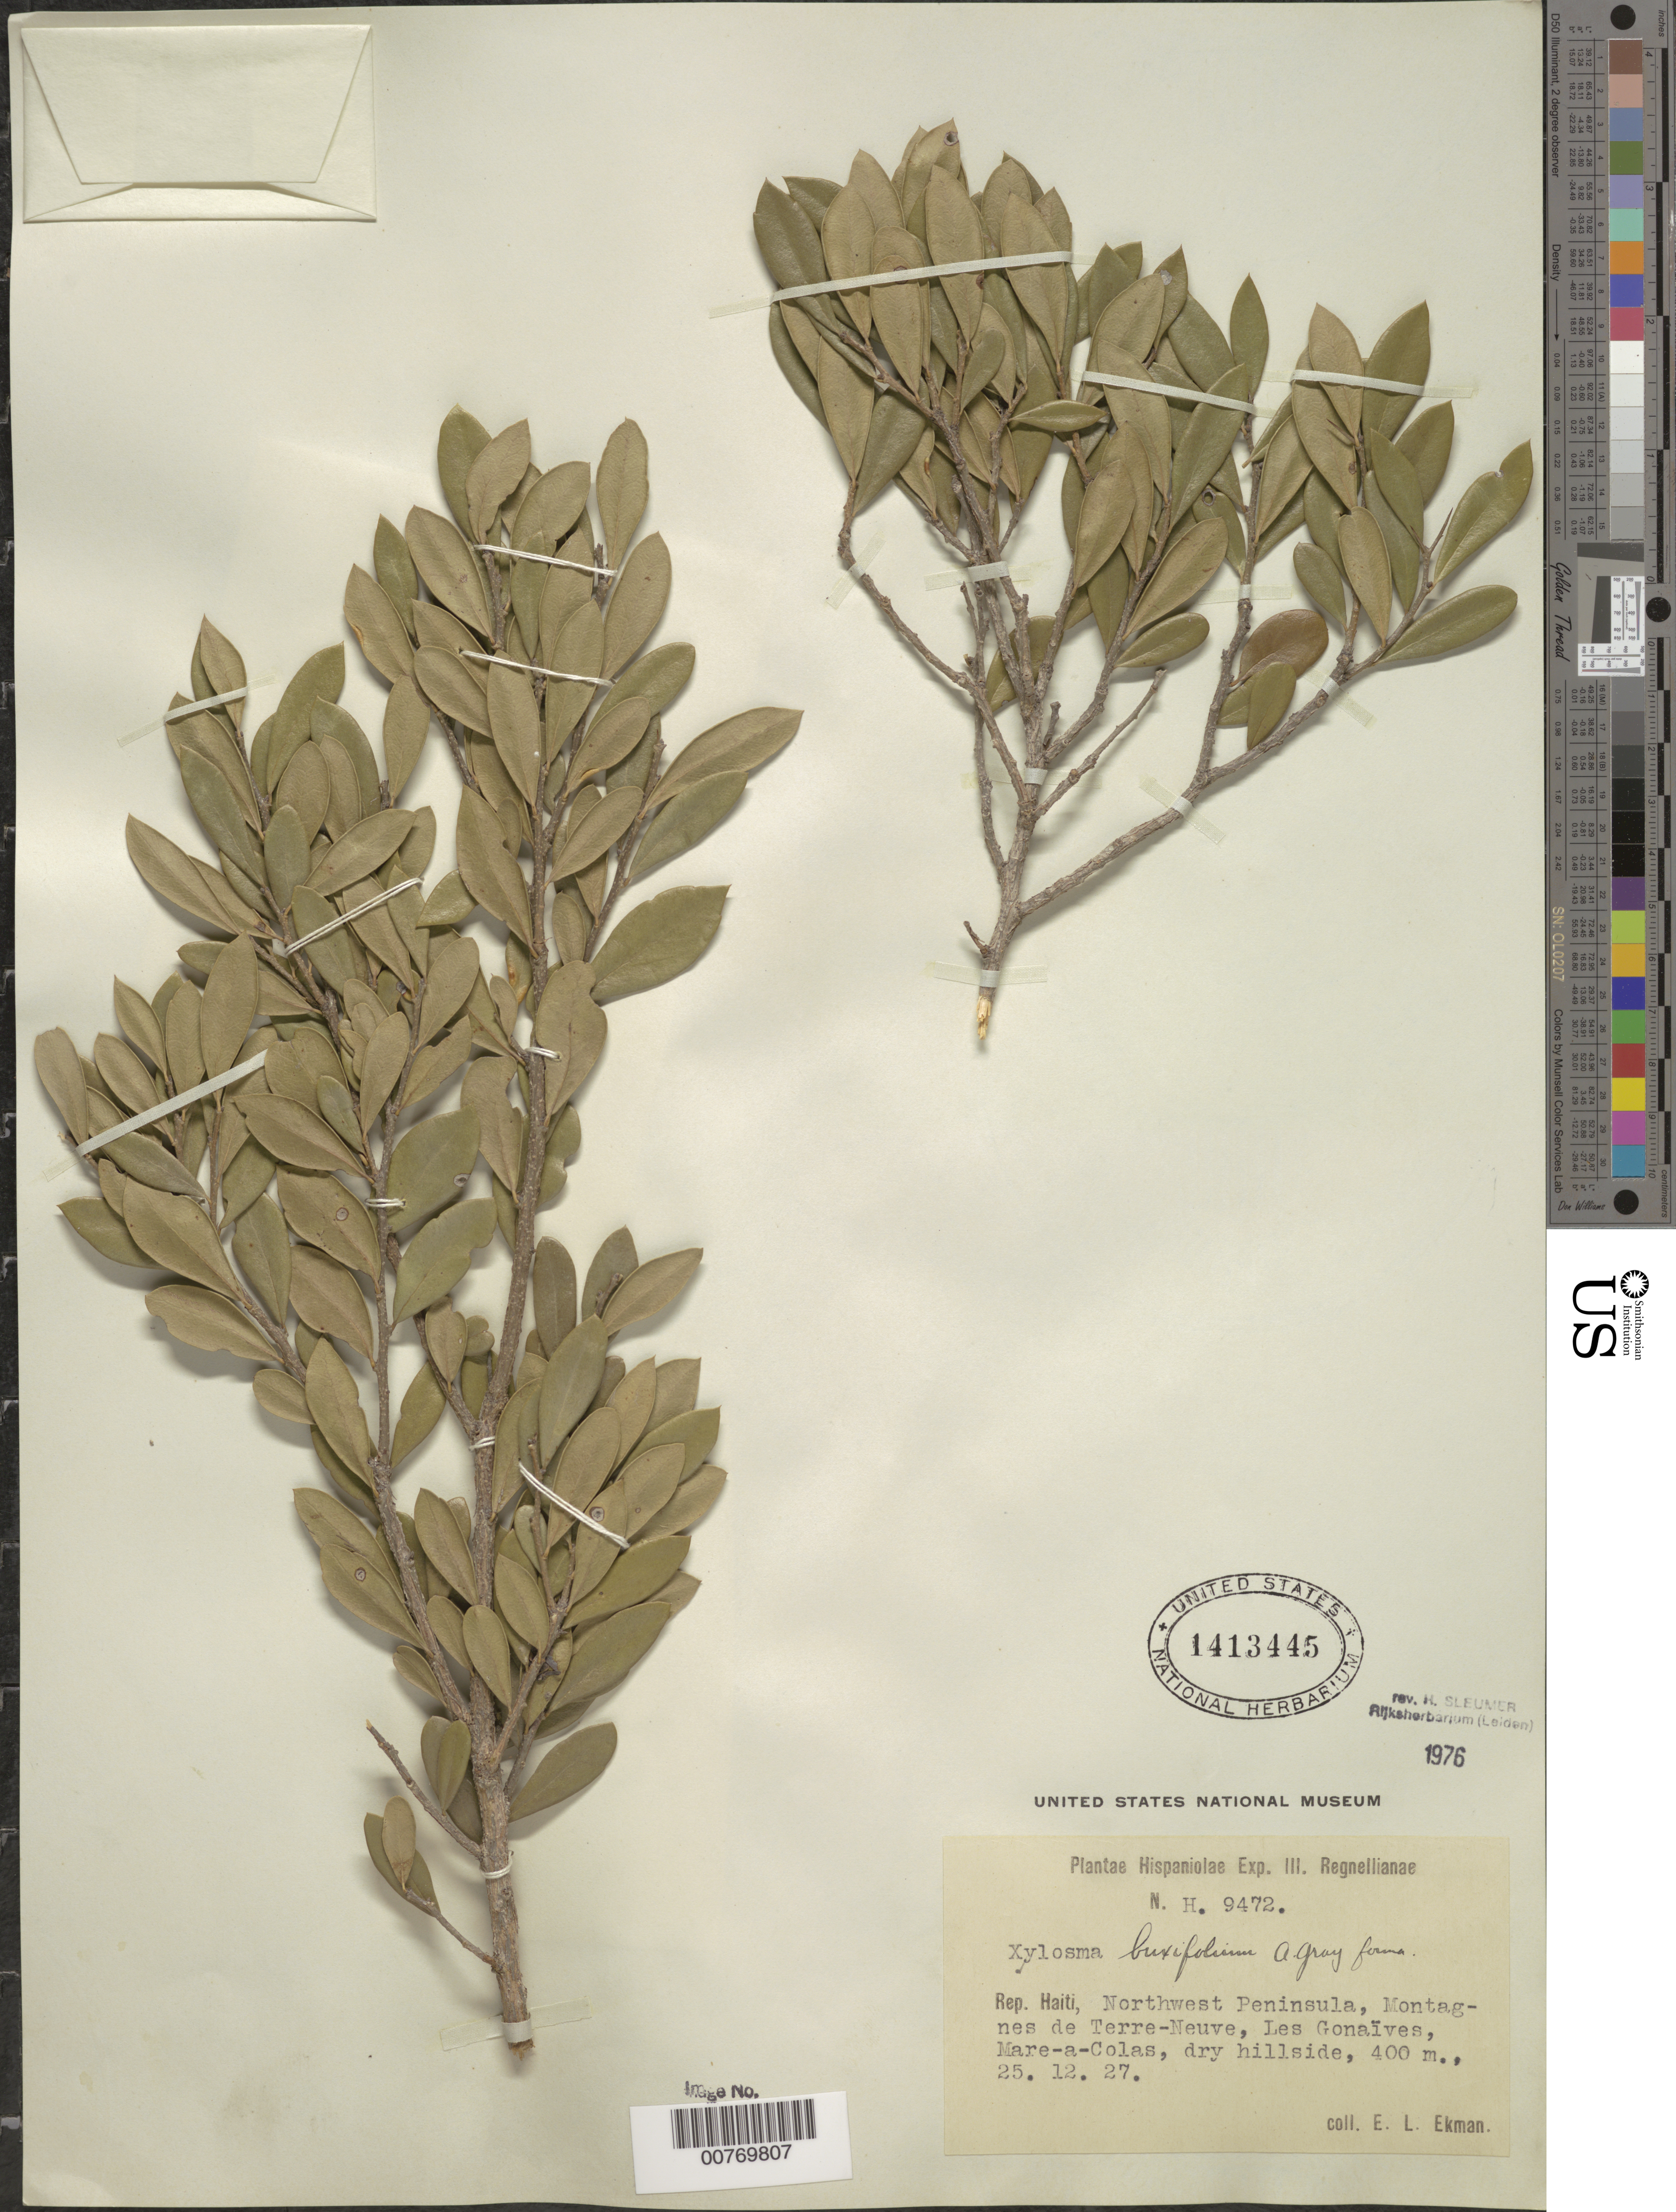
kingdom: Plantae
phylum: Tracheophyta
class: Magnoliopsida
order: Malpighiales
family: Salicaceae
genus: Xylosma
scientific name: Xylosma buxifolia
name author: A. Gray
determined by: Sleumer, H. O.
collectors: E. L. Ekman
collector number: H 9472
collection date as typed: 25 Dec 1927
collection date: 1927-12-25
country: Haiti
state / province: Artibonite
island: Hispaniola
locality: Northwest Peninsula, Montagnes de Terre-Neuve, Las Gonaïves, Mare-a-Colas.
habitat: Dry hillside.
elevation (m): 400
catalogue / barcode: US 1413445